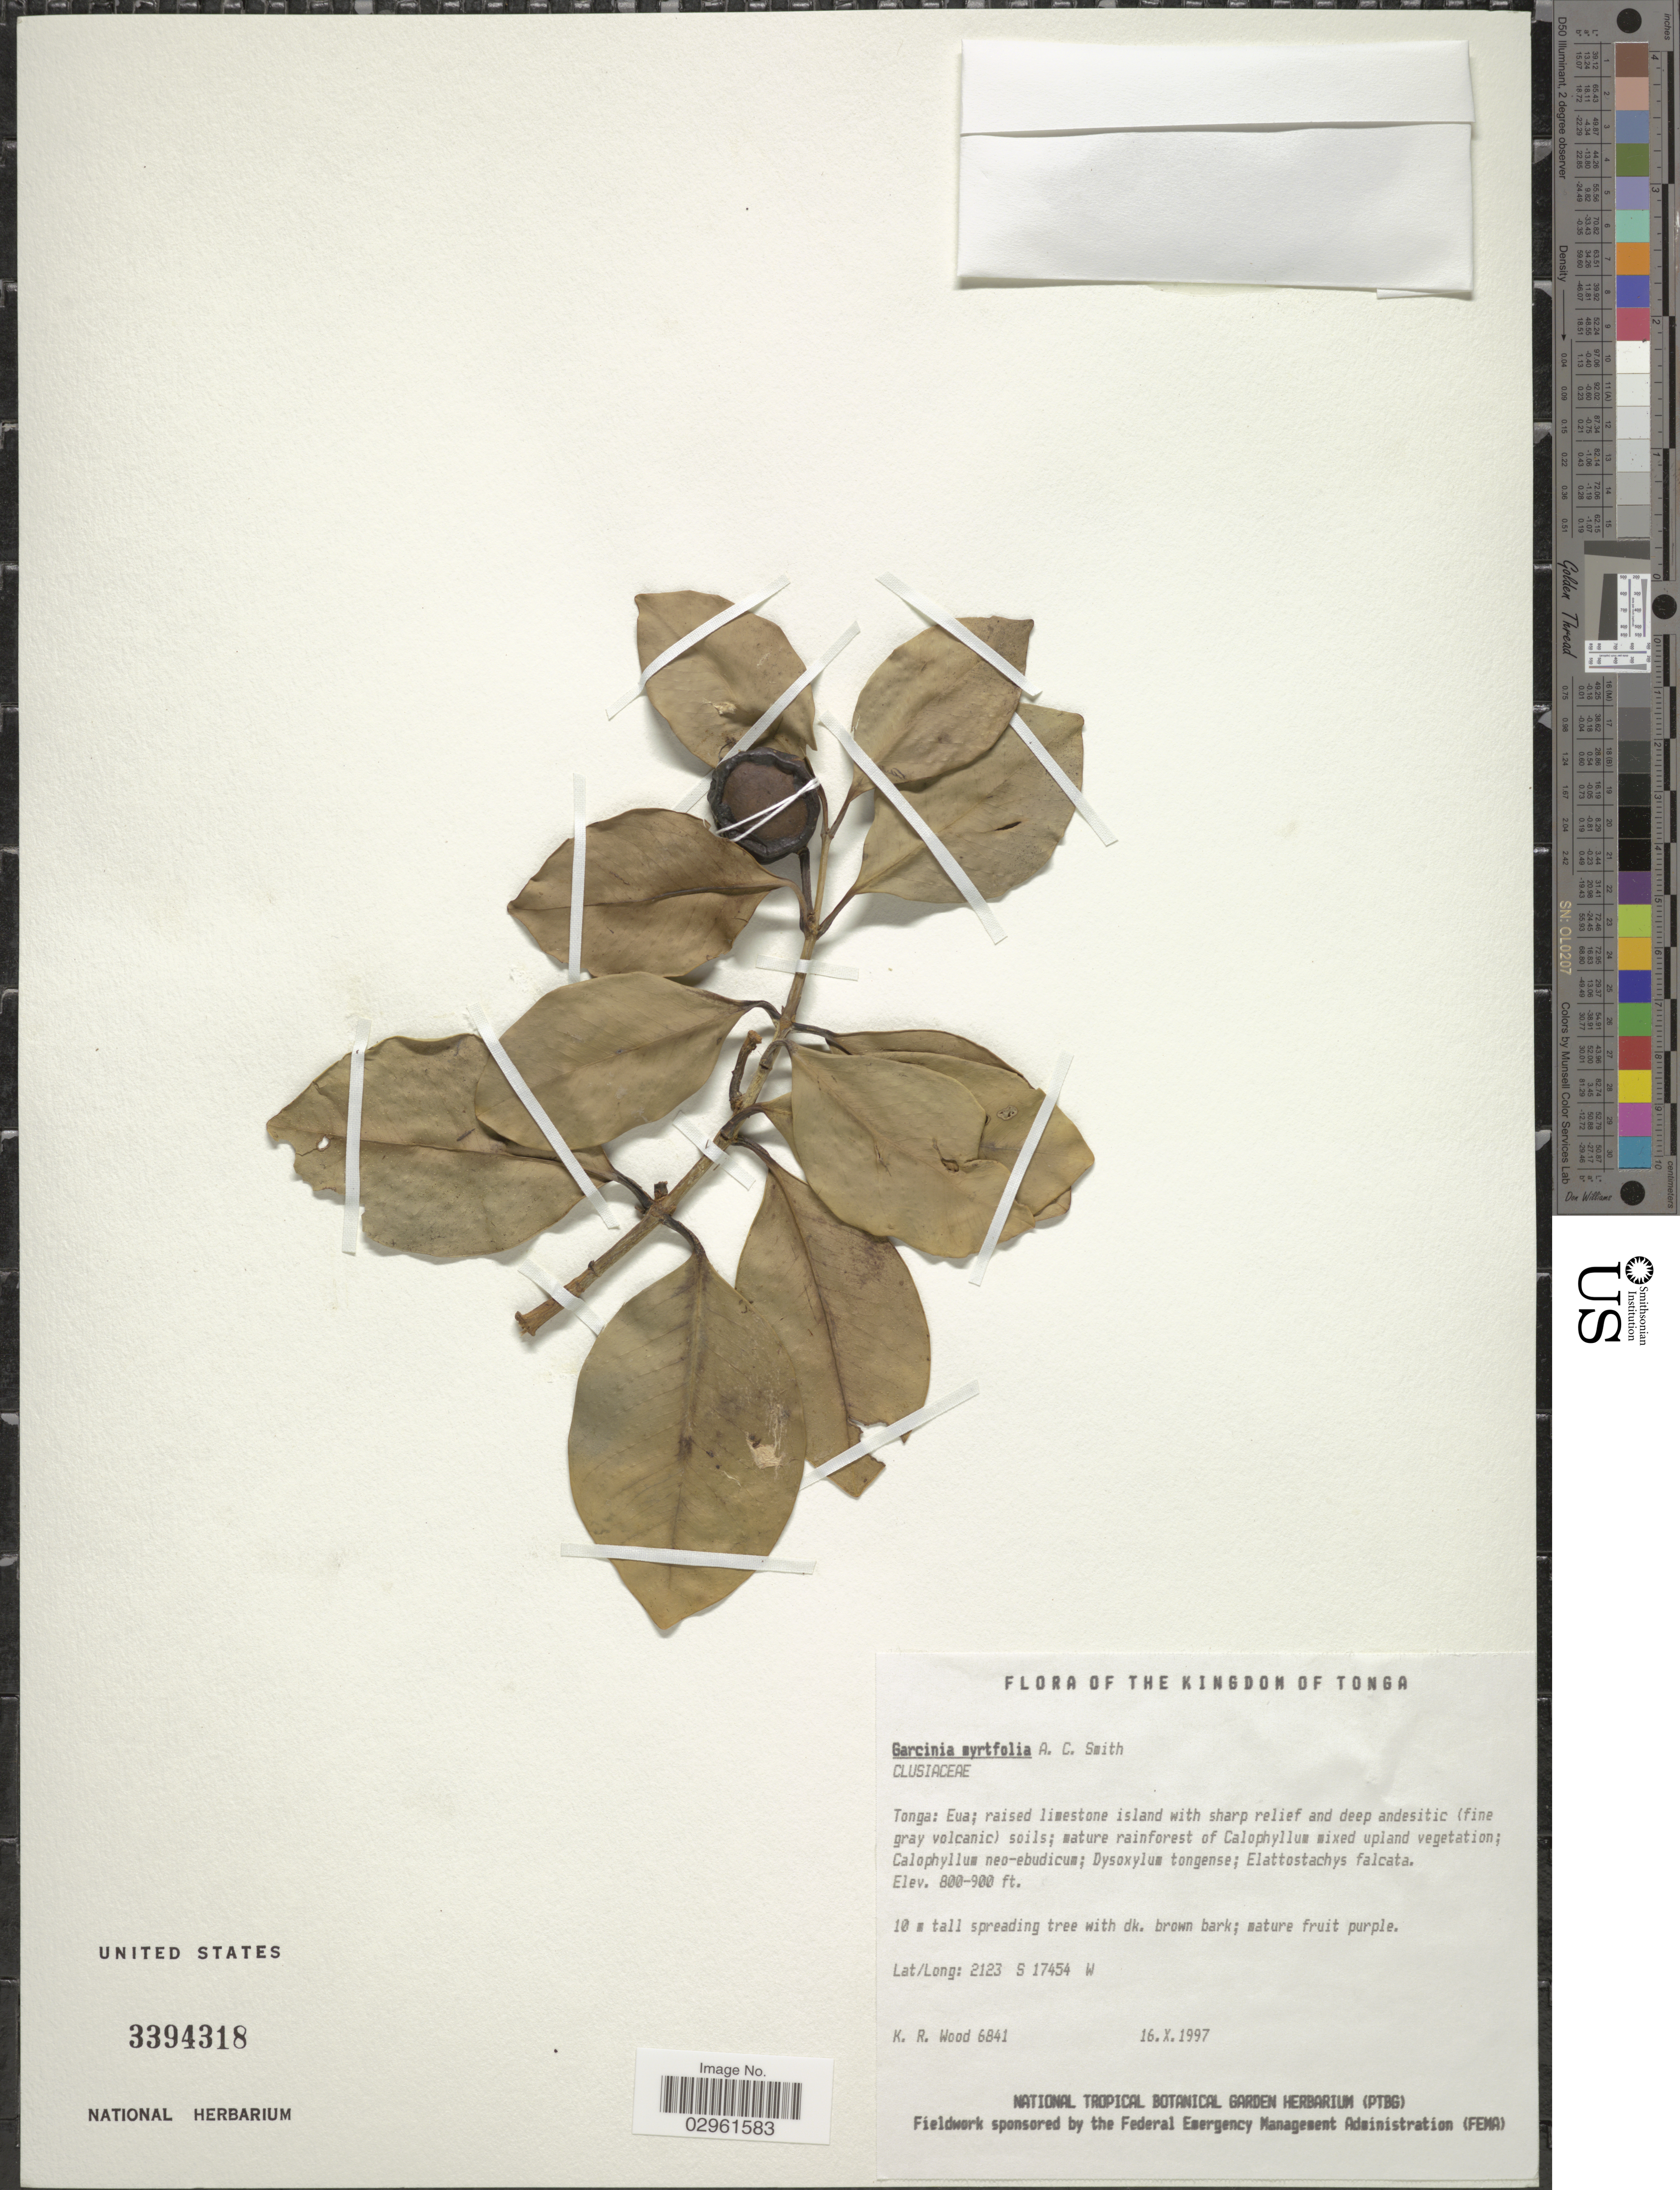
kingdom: Plantae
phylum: Tracheophyta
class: Magnoliopsida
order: Malpighiales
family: Clusiaceae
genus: Garcinia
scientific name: Garcinia myrtifolia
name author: A.C. Sm.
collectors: K. R. Wood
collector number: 6841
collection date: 1997-10-16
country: Tonga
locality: Kingdom of Tonga. Eua.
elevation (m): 244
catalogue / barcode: US 3394318